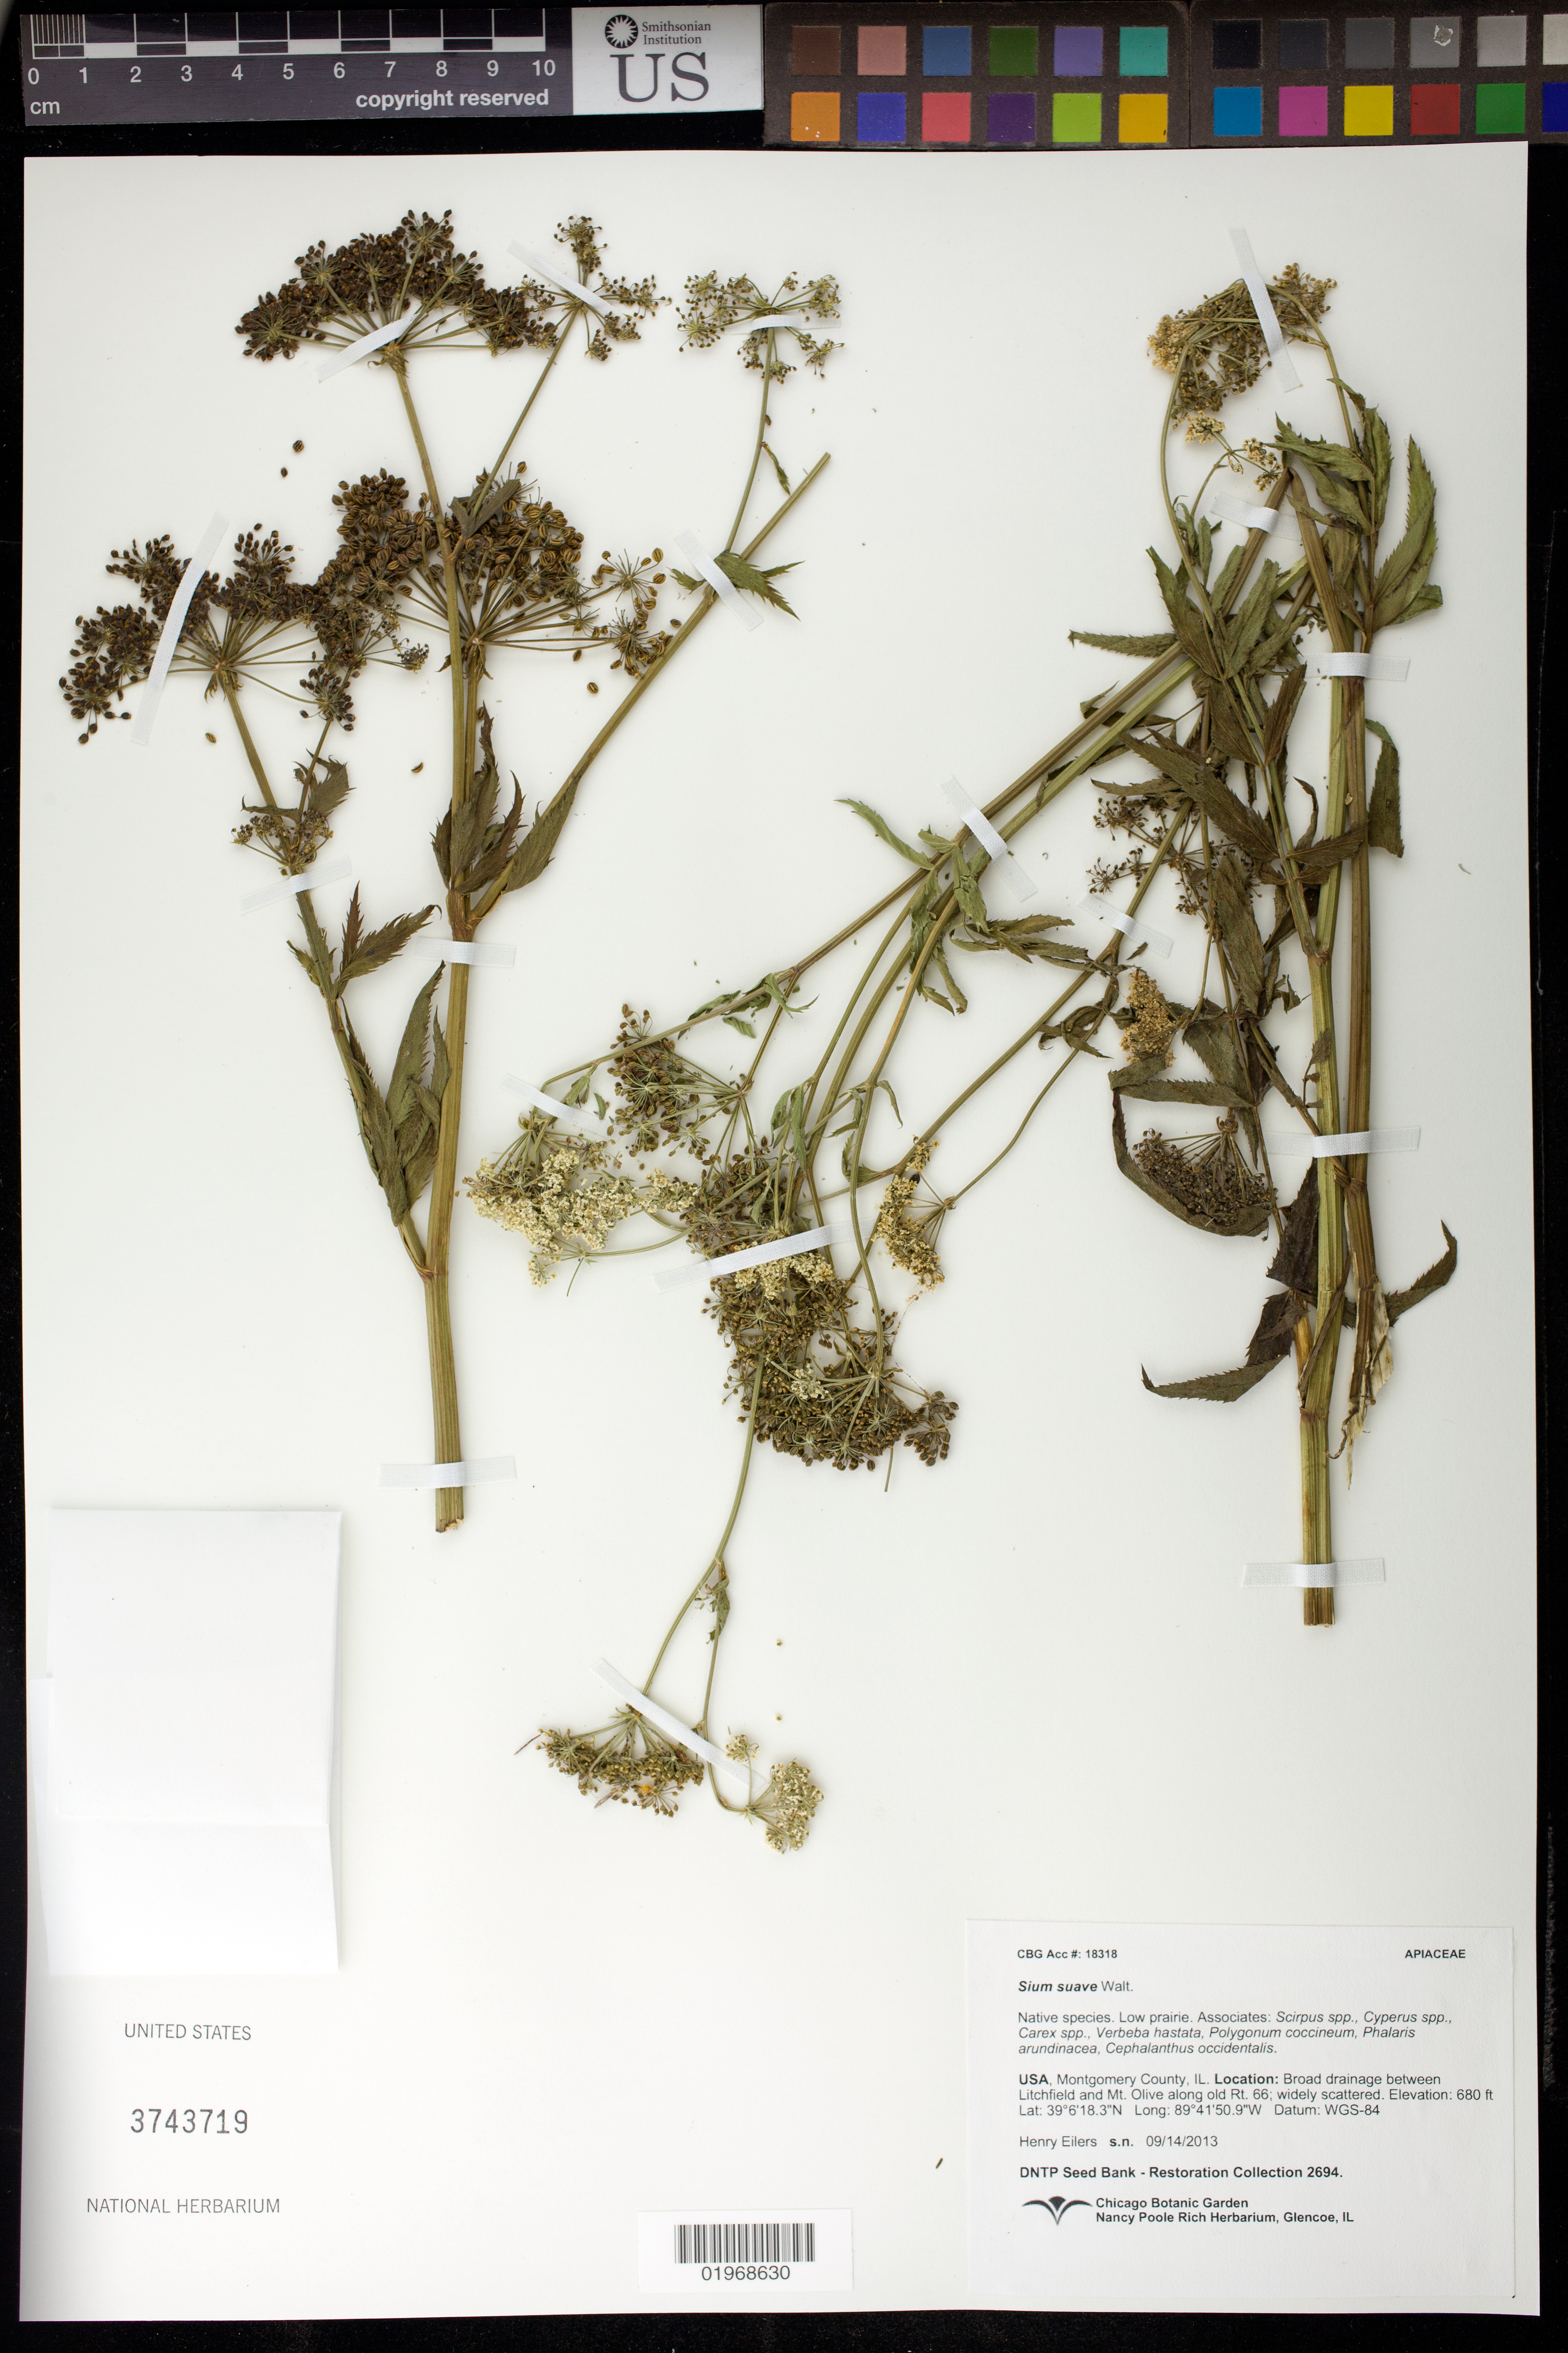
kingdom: Plantae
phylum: Tracheophyta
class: Magnoliopsida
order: Apiales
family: Apiaceae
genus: Sium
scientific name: Sium suave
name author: Walter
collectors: H. Eilers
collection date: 2013-09-14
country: United States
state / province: Illinois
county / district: Montgomery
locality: Broad drainage between Litchfield and Mt. Olive along old Rt. 66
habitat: Broad drainage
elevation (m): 207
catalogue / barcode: US 3743719